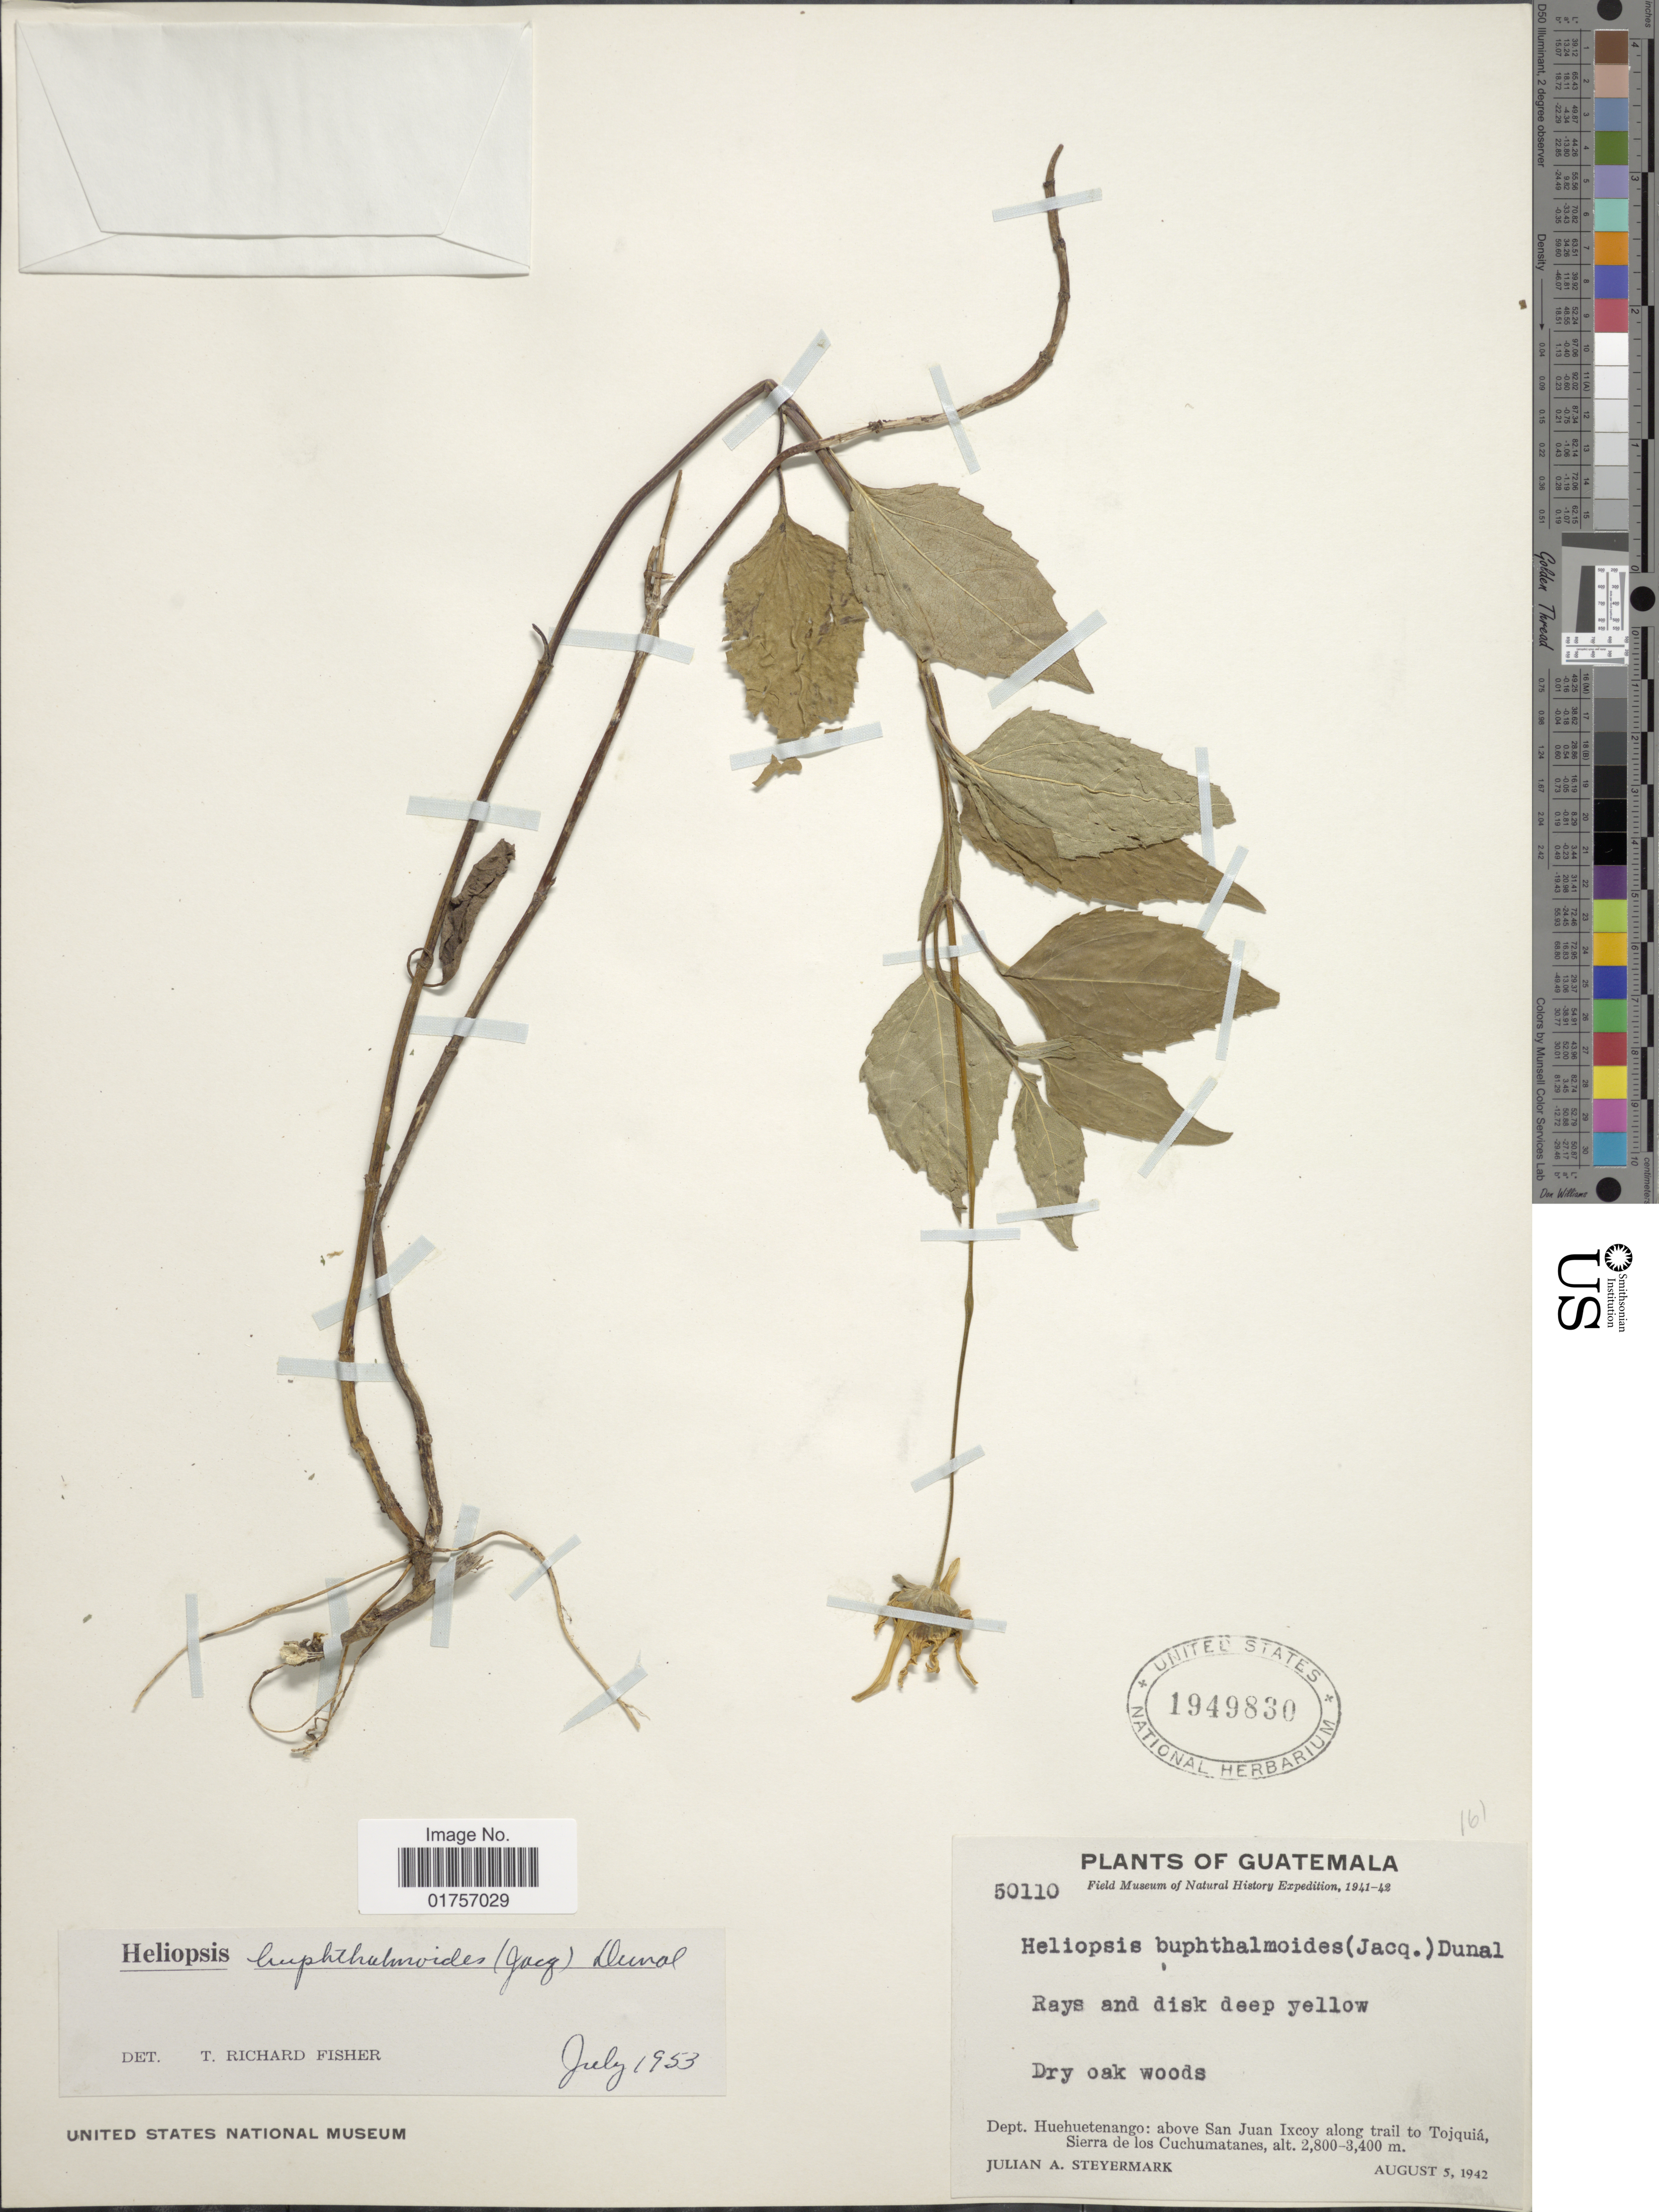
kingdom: Plantae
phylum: Tracheophyta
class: Magnoliopsida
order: Asterales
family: Asteraceae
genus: Heliopsis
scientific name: Heliopsis buphthalmoides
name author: (Jacq.) Dunal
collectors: J. Steyermark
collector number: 50110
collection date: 1942-08-05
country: Guatemala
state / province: Huehuetenango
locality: Above San Juan Ixcoy along trail to Tojquiá, Sierra de los Cuchumatanes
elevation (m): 2800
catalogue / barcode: US 1949830